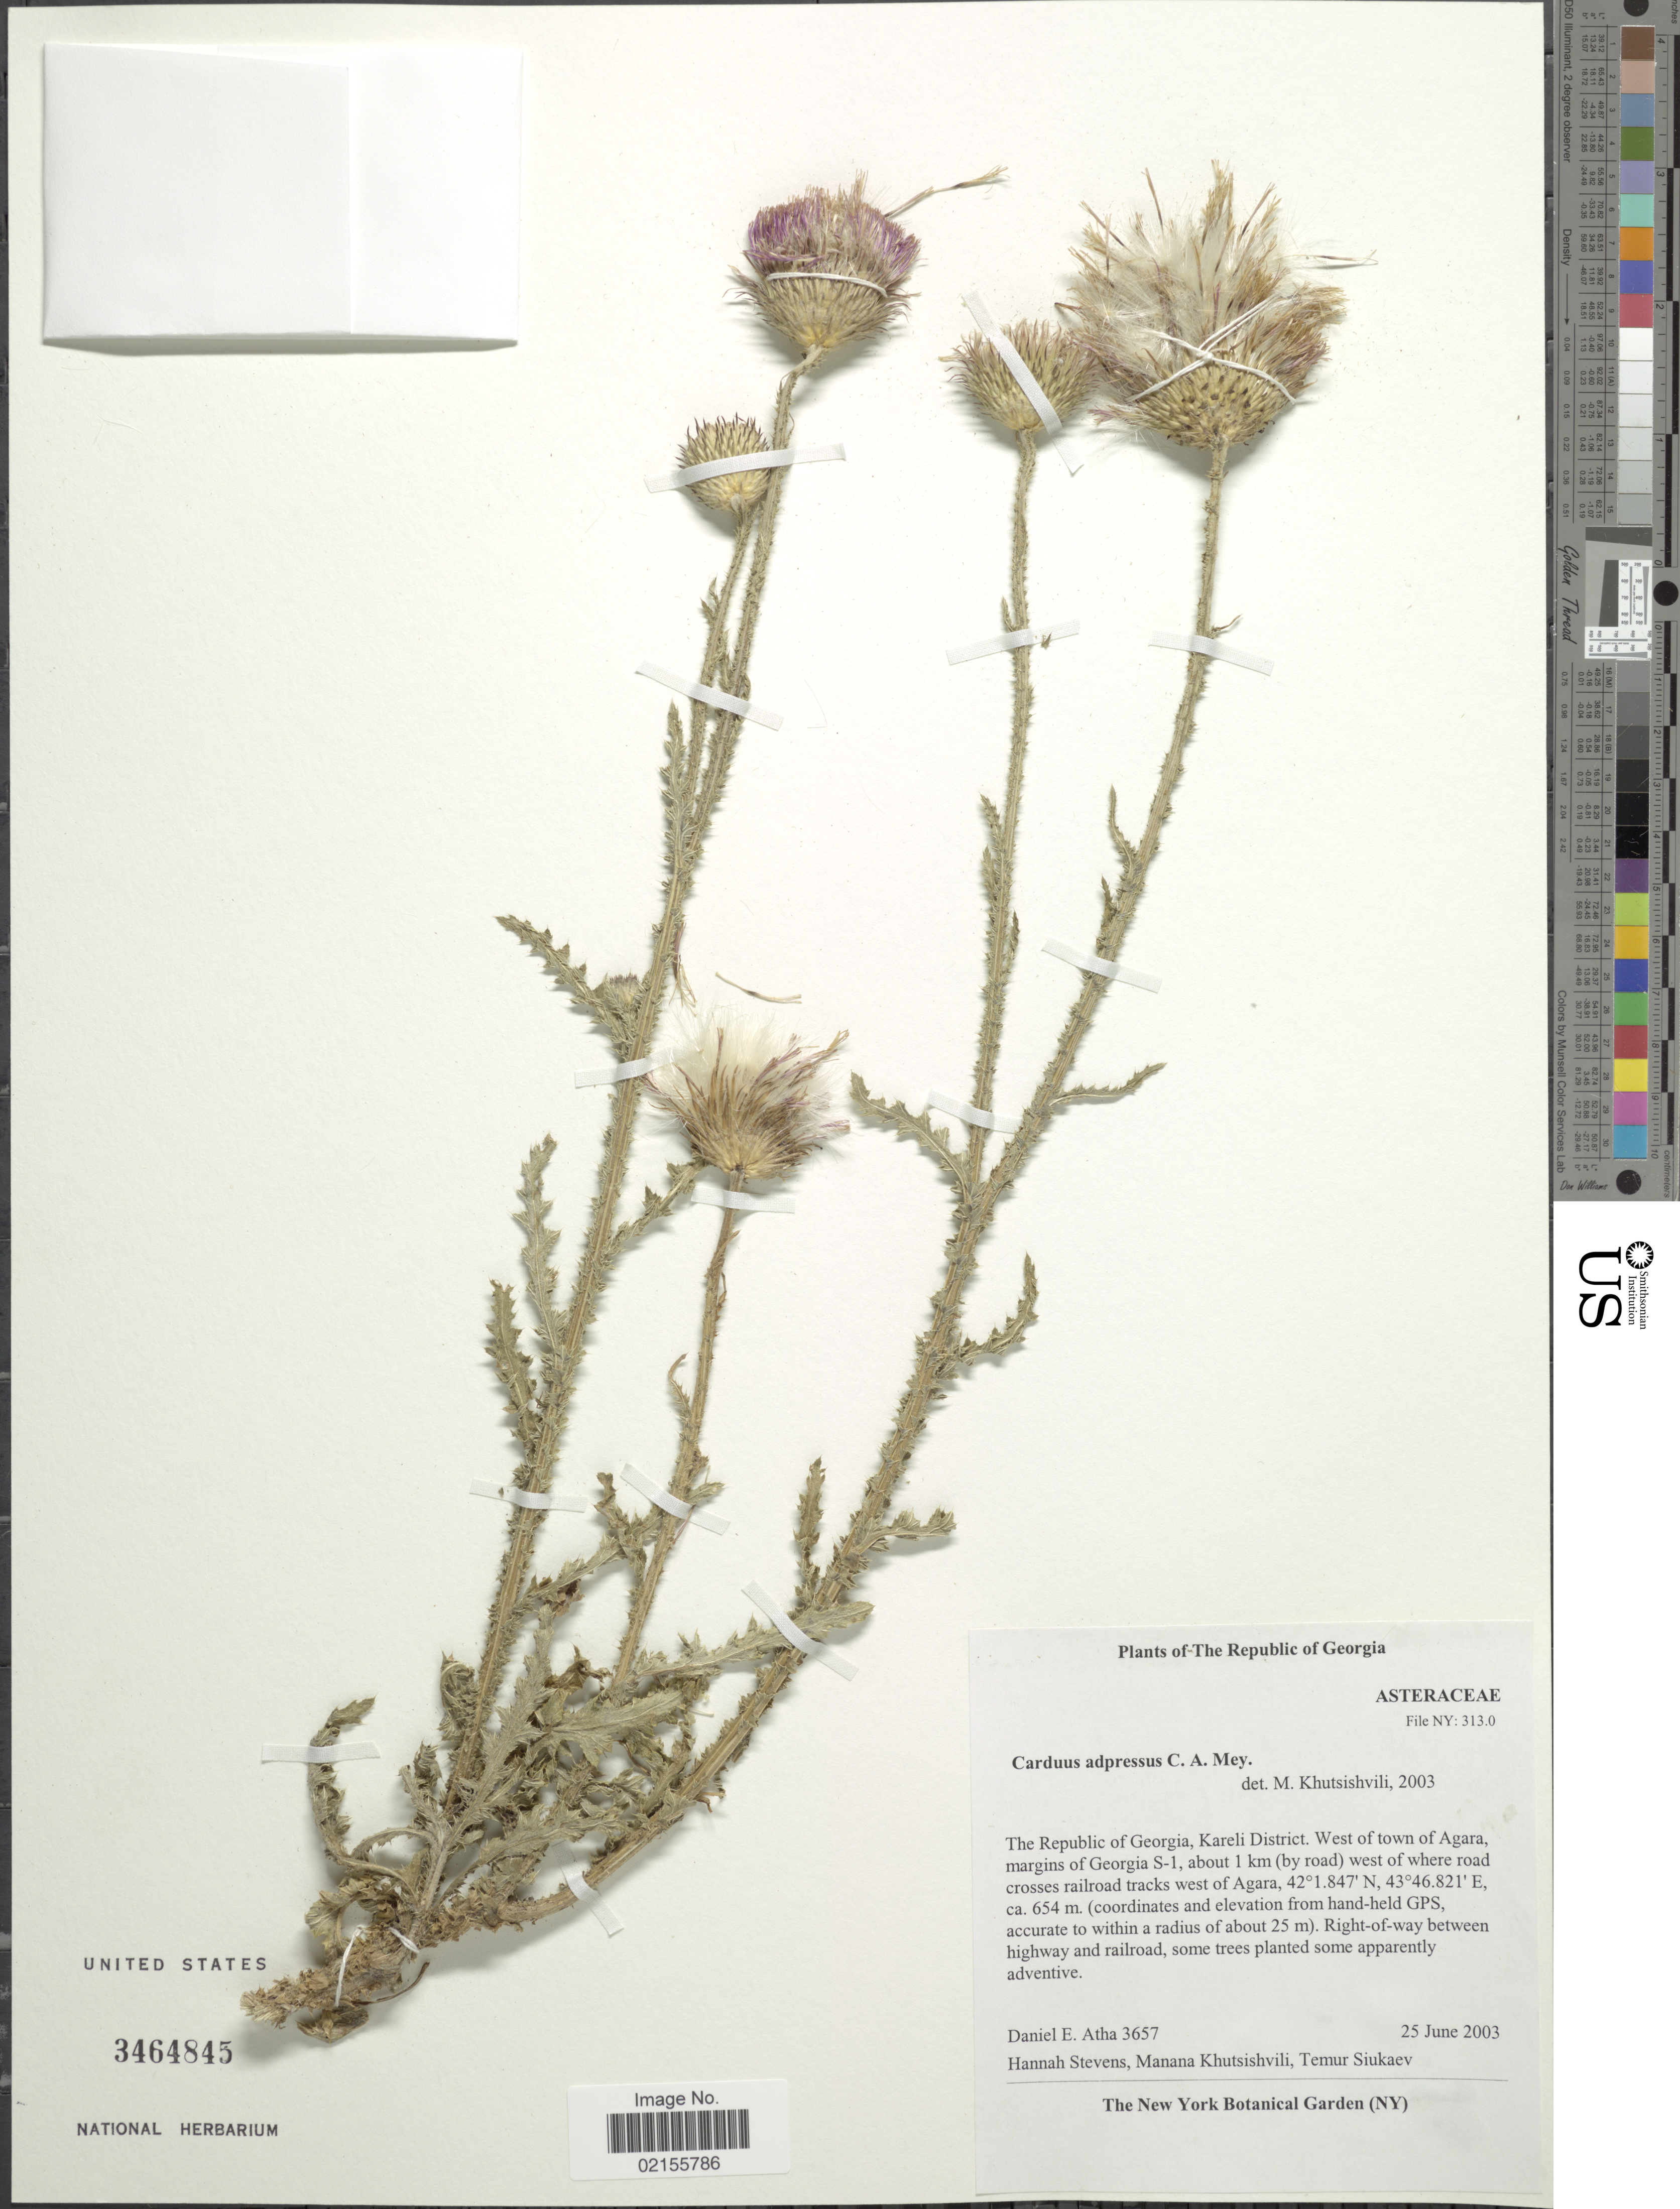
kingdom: Plantae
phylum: Tracheophyta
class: Magnoliopsida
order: Asterales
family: Asteraceae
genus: Carduus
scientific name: Carduus adpressus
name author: C.A. Mey.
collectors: D. Atha, H. Stevens, M. Khutsiskvili & T. Siukaev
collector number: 3657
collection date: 2003-06-25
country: Georgia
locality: The Republic of Georgia, Kareli District, West of town of Agara, margins of Georgia S-1, about 1 km (by road) west of where road crosses railroad tracks west of Agara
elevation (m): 654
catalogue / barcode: US 3464845